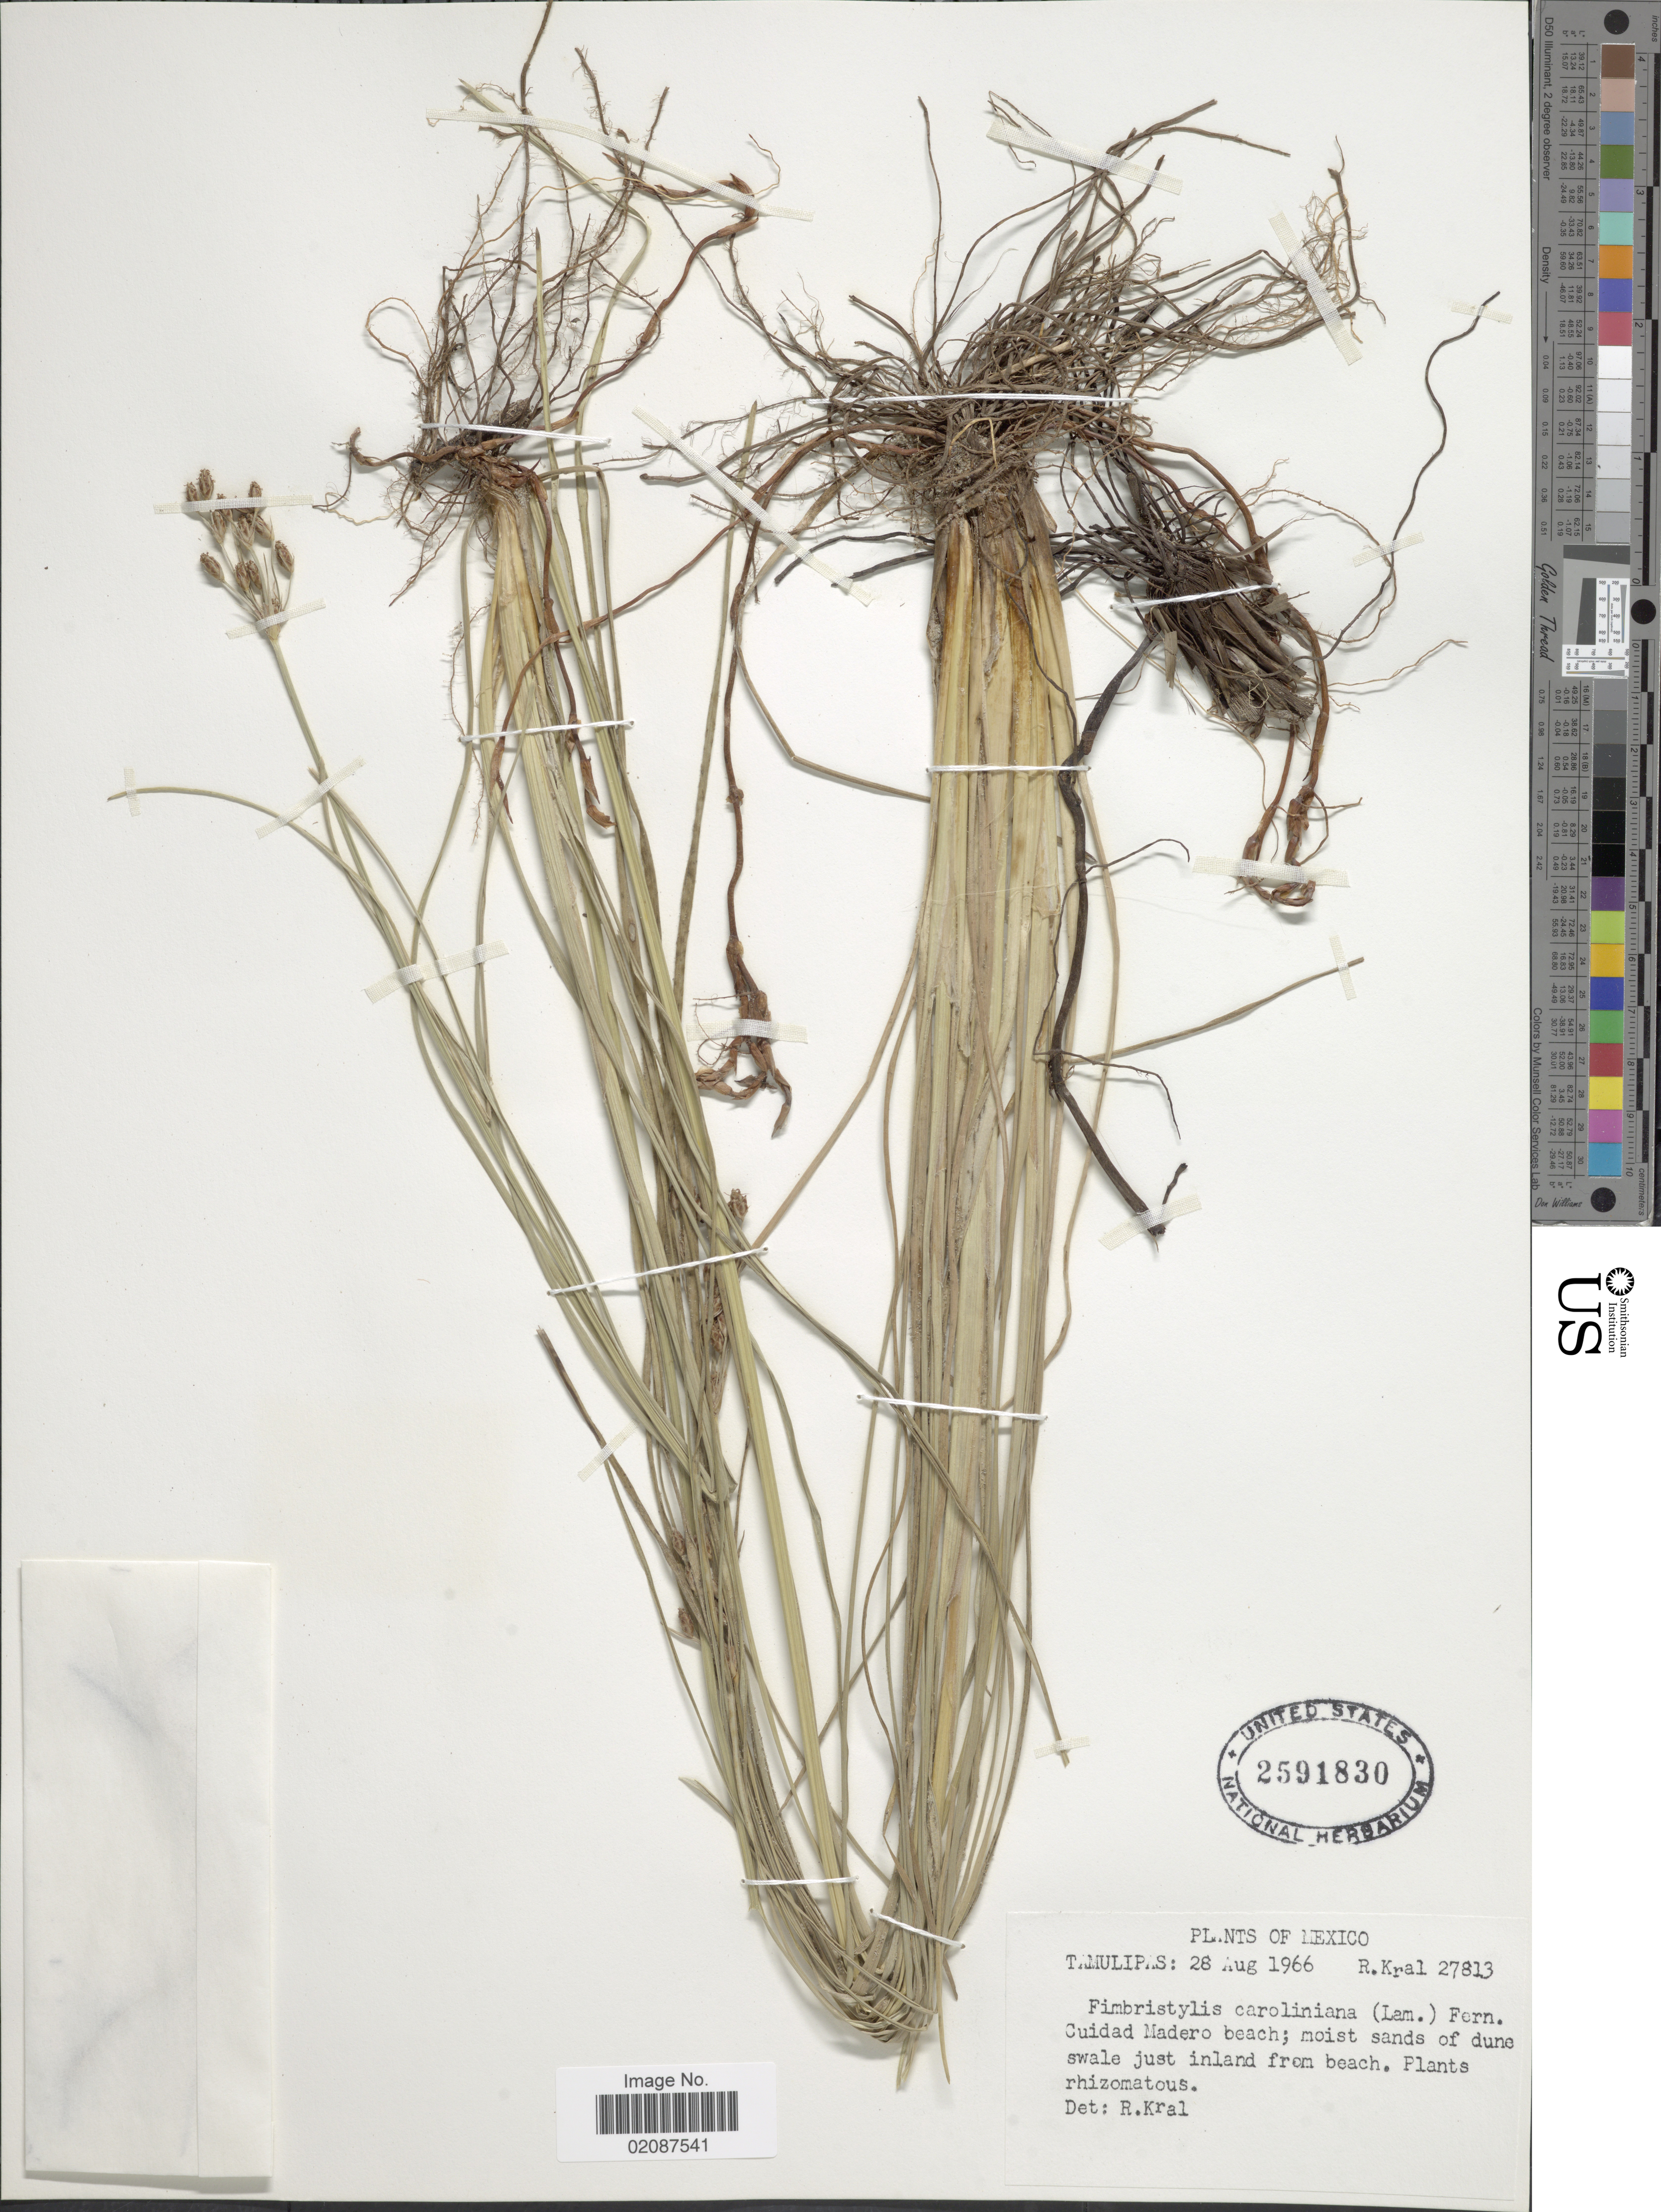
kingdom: Plantae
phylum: Tracheophyta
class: Liliopsida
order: Poales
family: Cyperaceae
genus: Fimbristylis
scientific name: Fimbristylis caroliniana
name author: (Lam.) Fernald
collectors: R. Kral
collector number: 27813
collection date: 1966-08-28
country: Mexico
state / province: Tamaulipas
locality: Tamaulipas: Cuidad Madero beach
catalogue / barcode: US 2591830